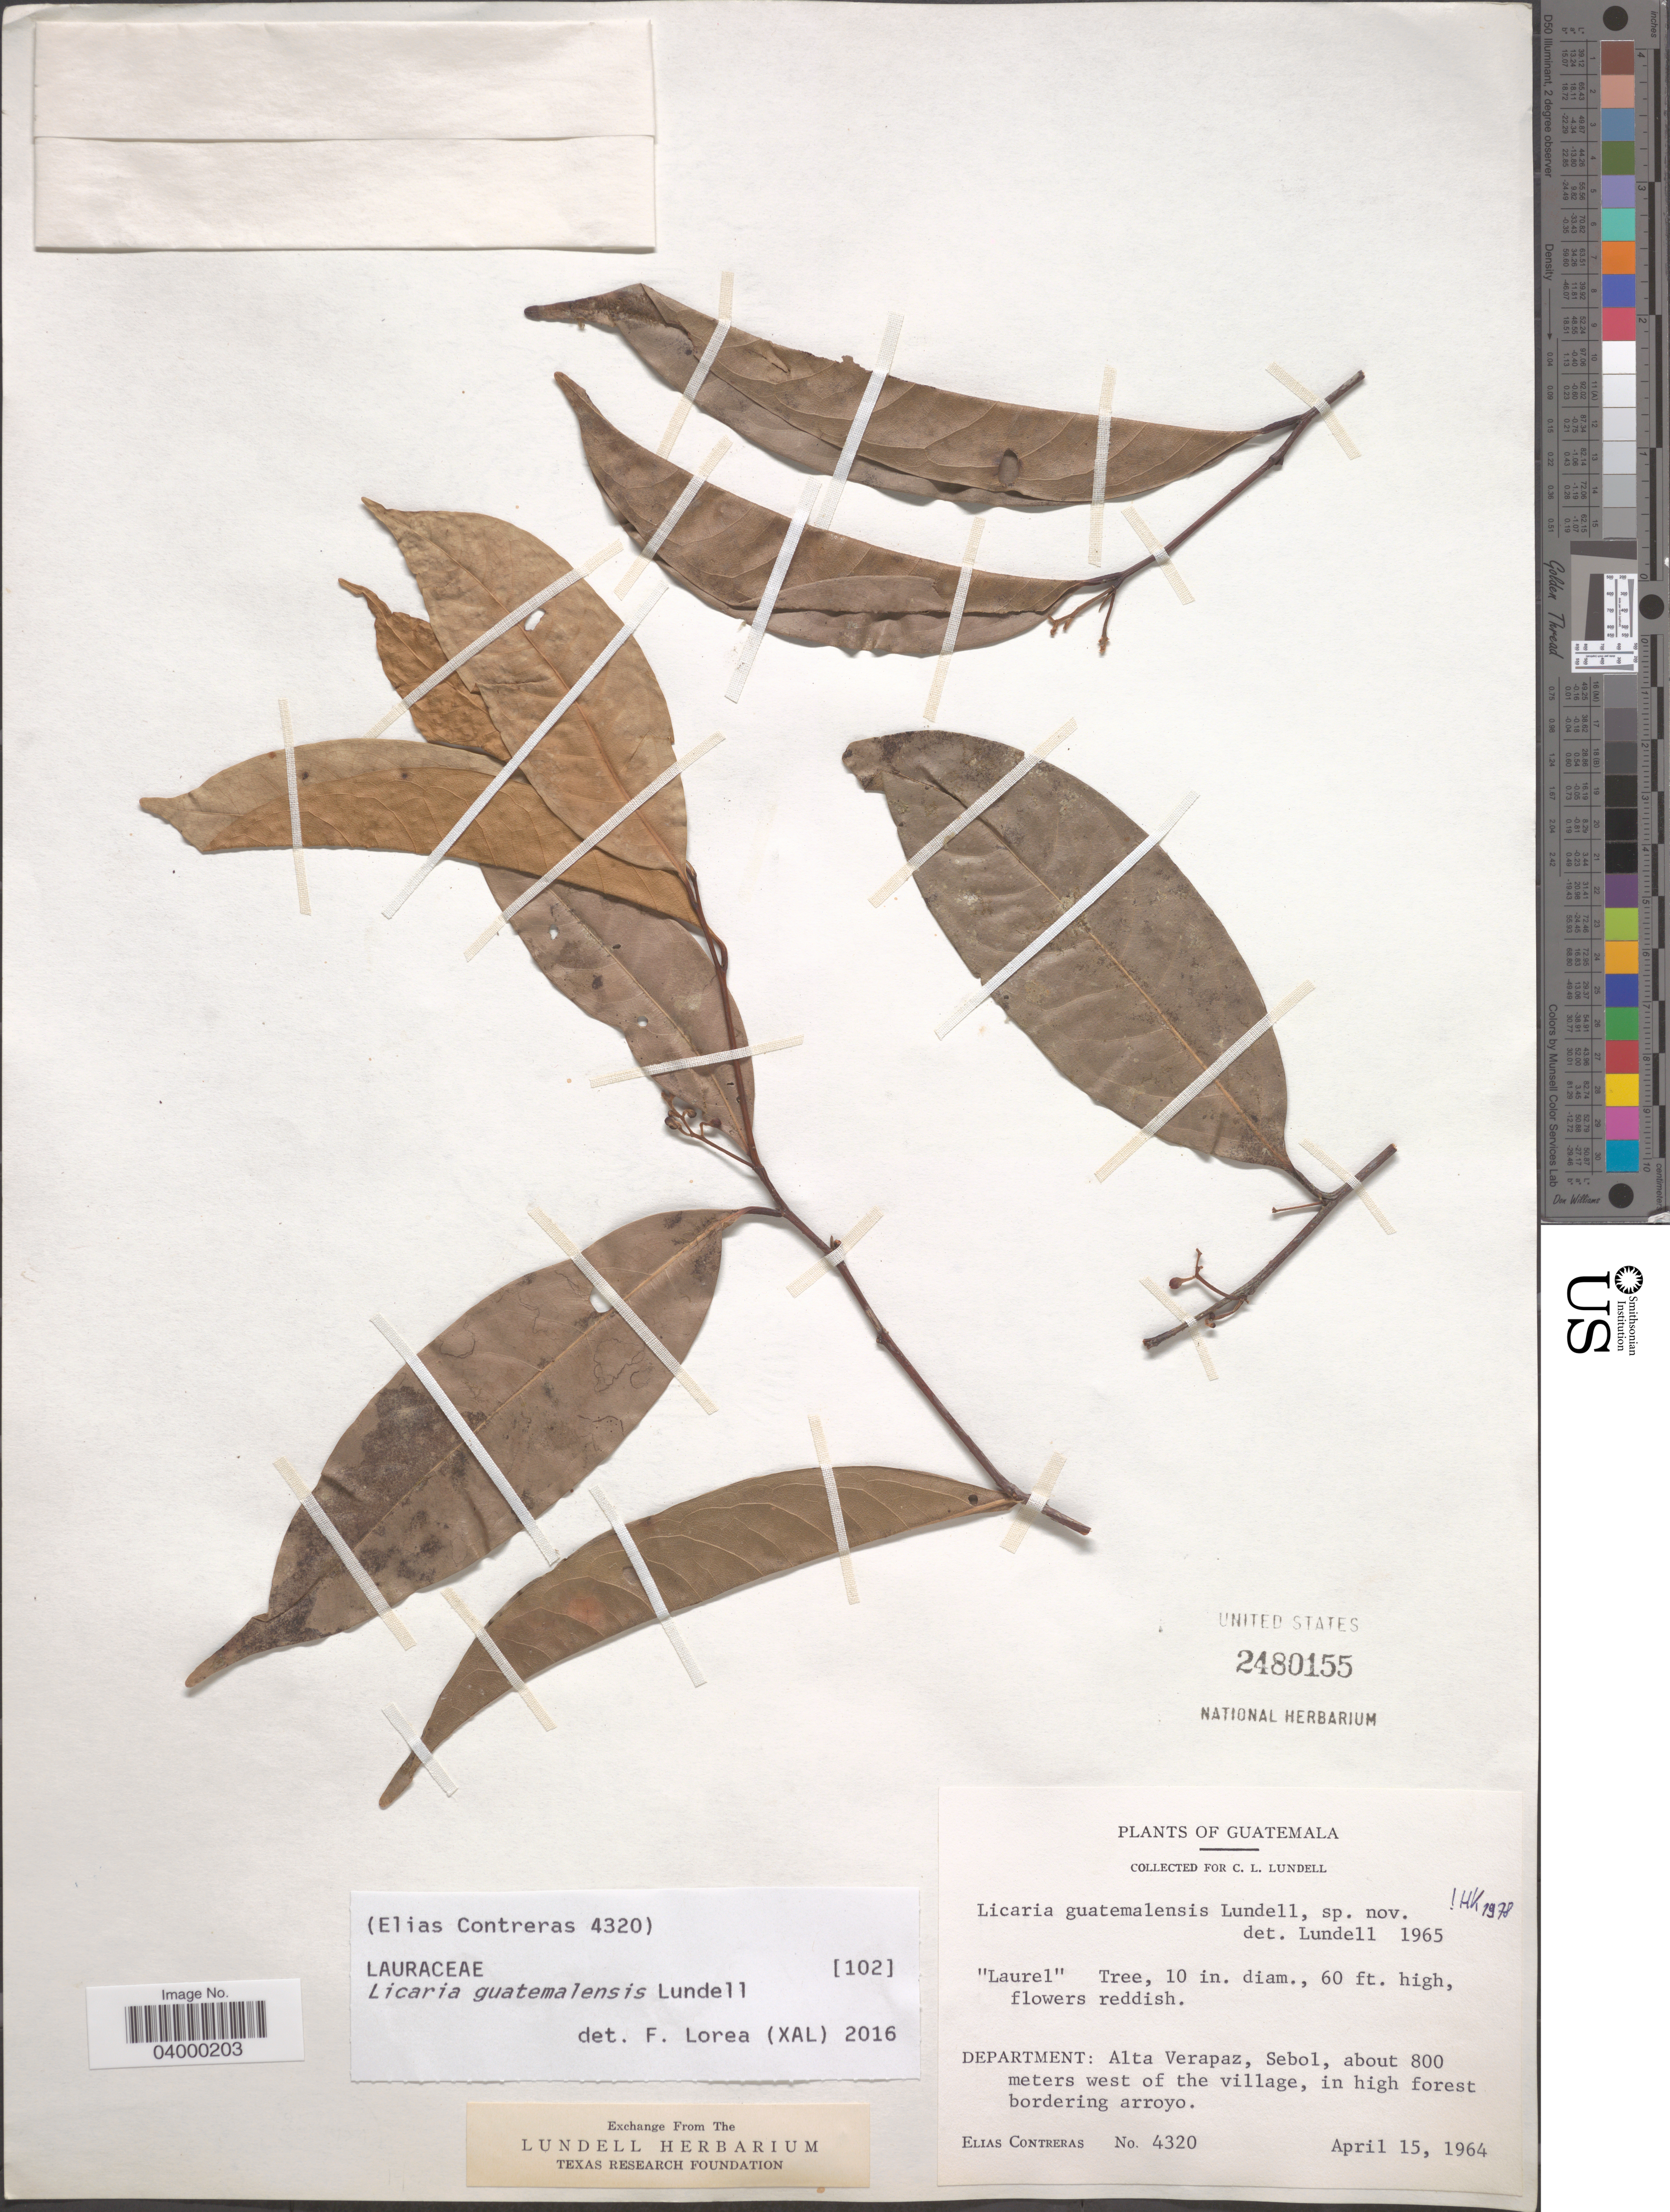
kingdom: Plantae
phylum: Tracheophyta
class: Magnoliopsida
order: Laurales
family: Lauraceae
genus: Licaria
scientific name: Licaria guatemalensis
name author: Lundell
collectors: E. Contreras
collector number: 4320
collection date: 1964-04-15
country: Guatemala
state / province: Alta Verapaz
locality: Department: Alta Verapaz, Sebol, about 800 meters west of the village, in high forest bordering arroyo.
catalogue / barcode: US 2480155